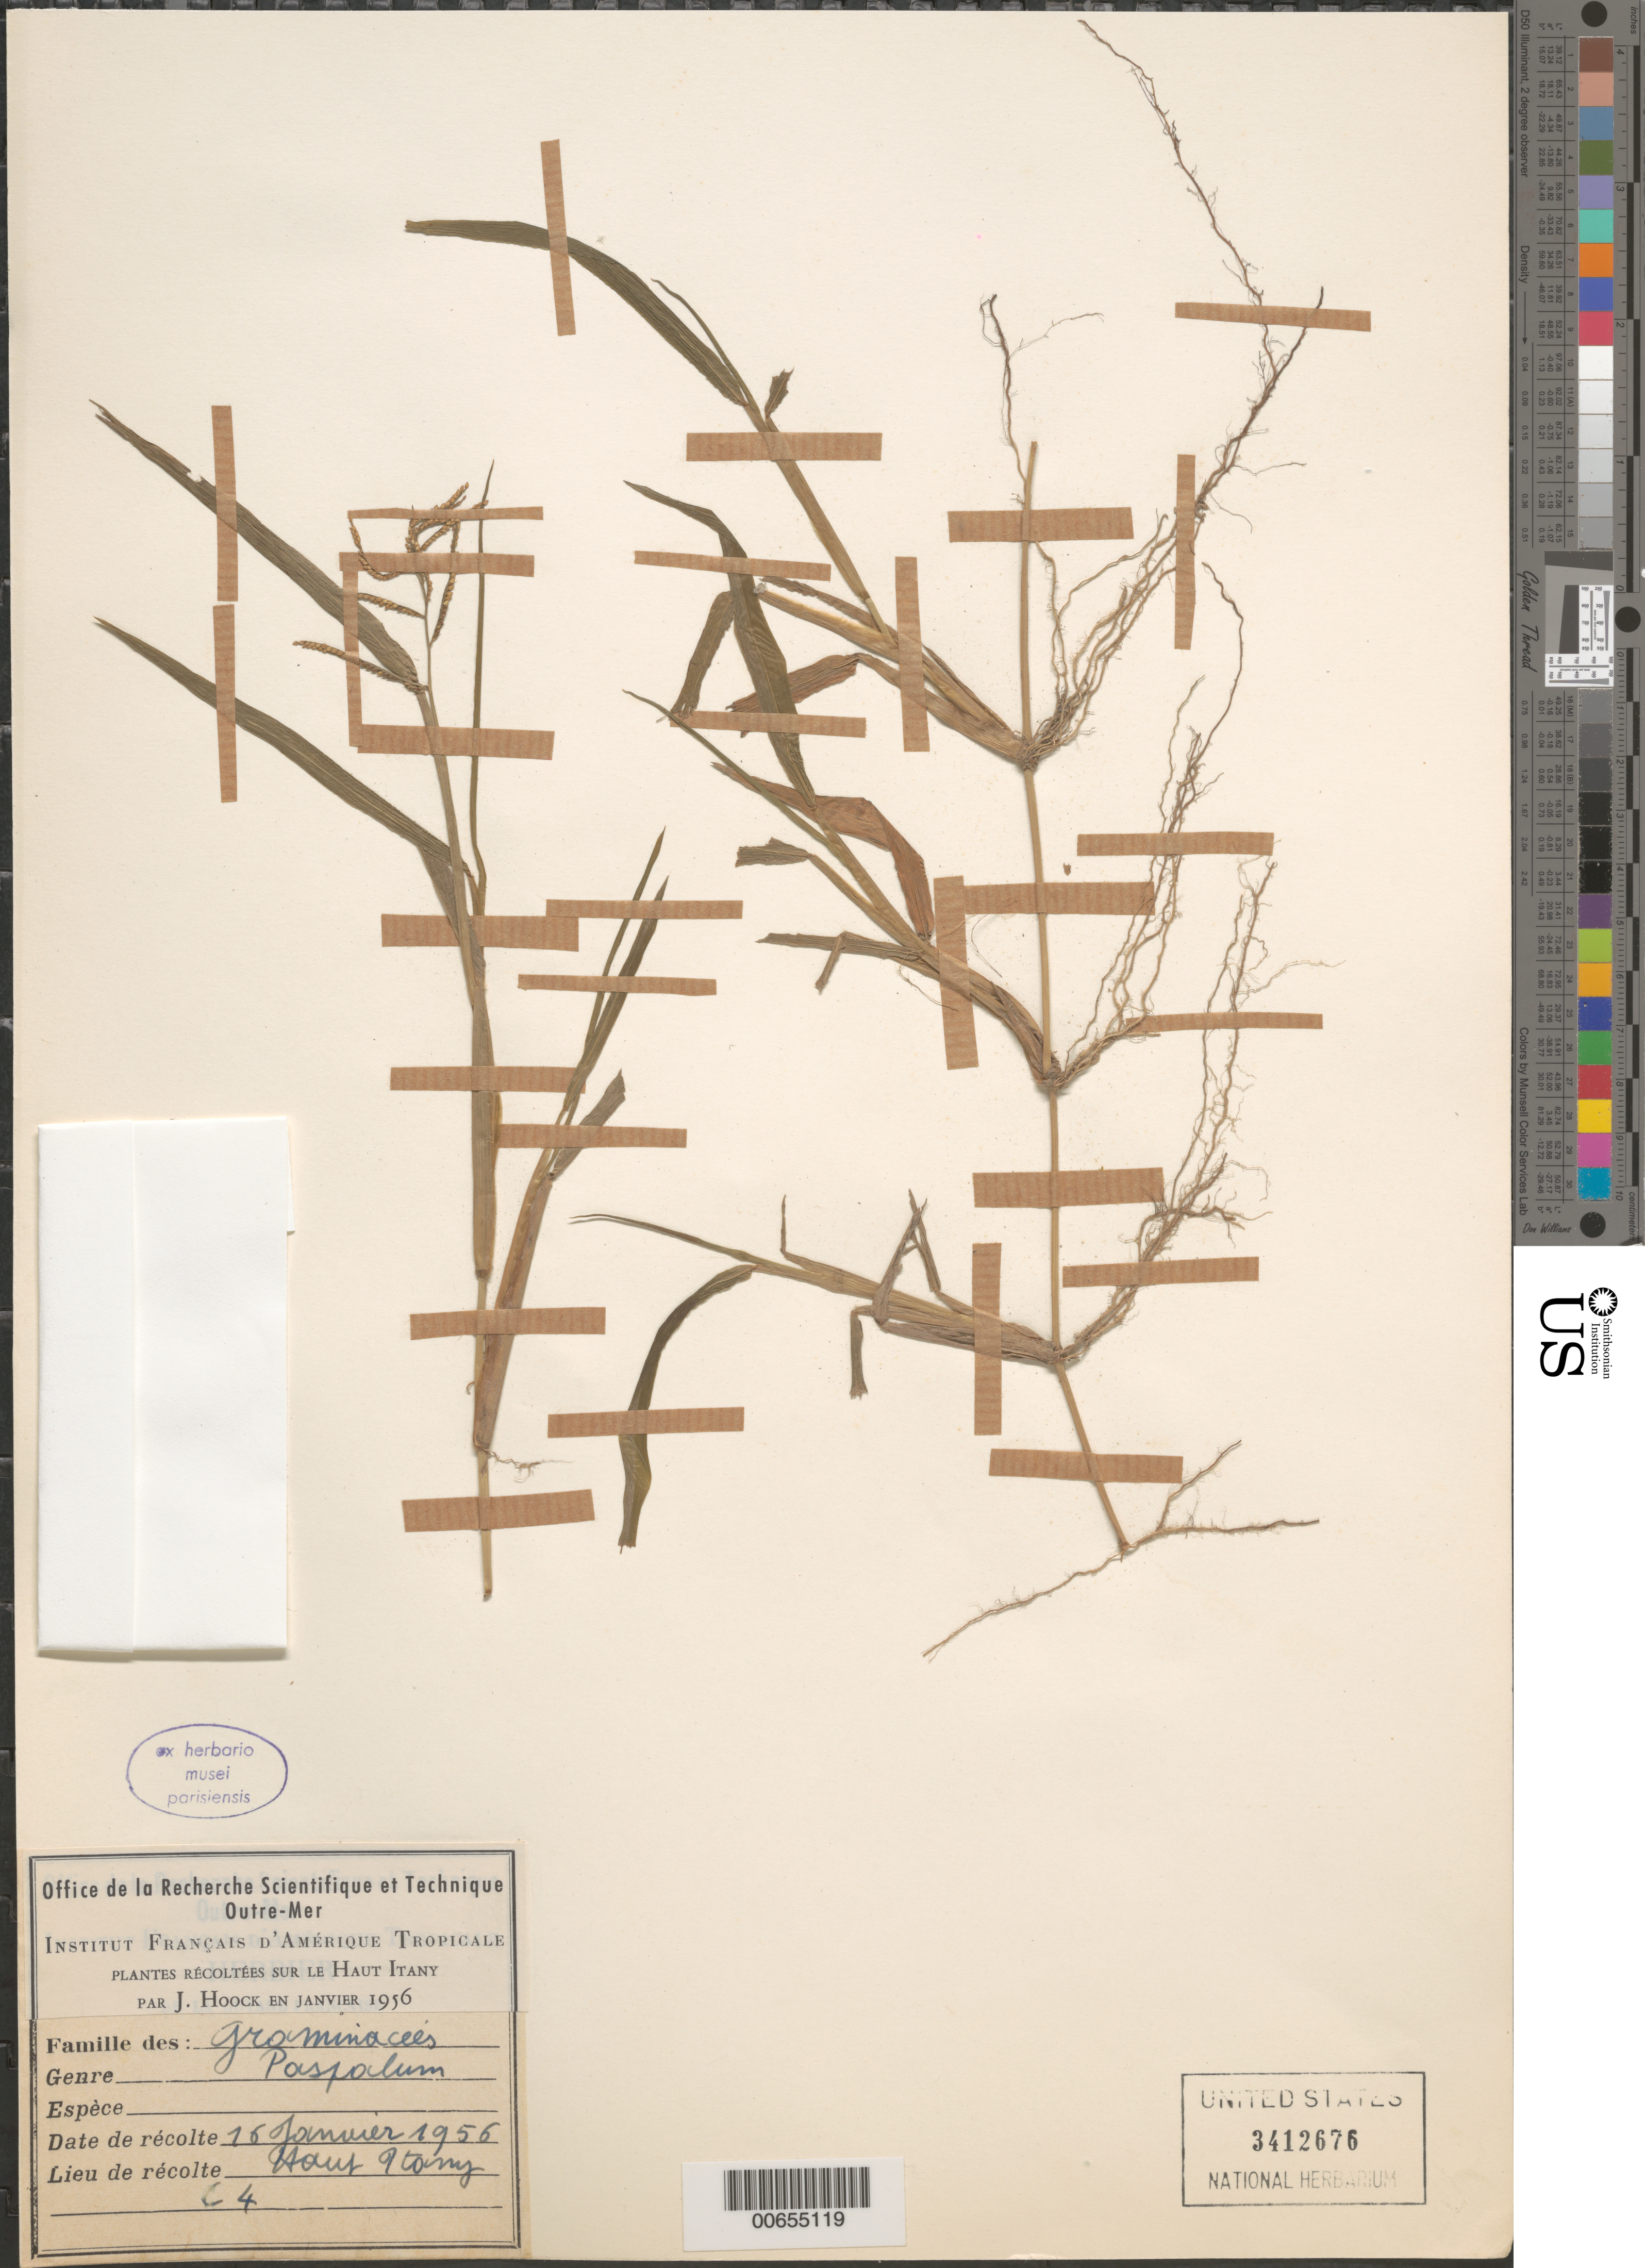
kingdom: Plantae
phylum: Tracheophyta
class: Liliopsida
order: Poales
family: Poaceae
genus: Paspalum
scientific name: Paspalum sp.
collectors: J. Hoock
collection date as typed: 16-Jan-56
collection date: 1956-01-16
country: French Guiana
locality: Haut Litany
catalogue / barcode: US 3412676